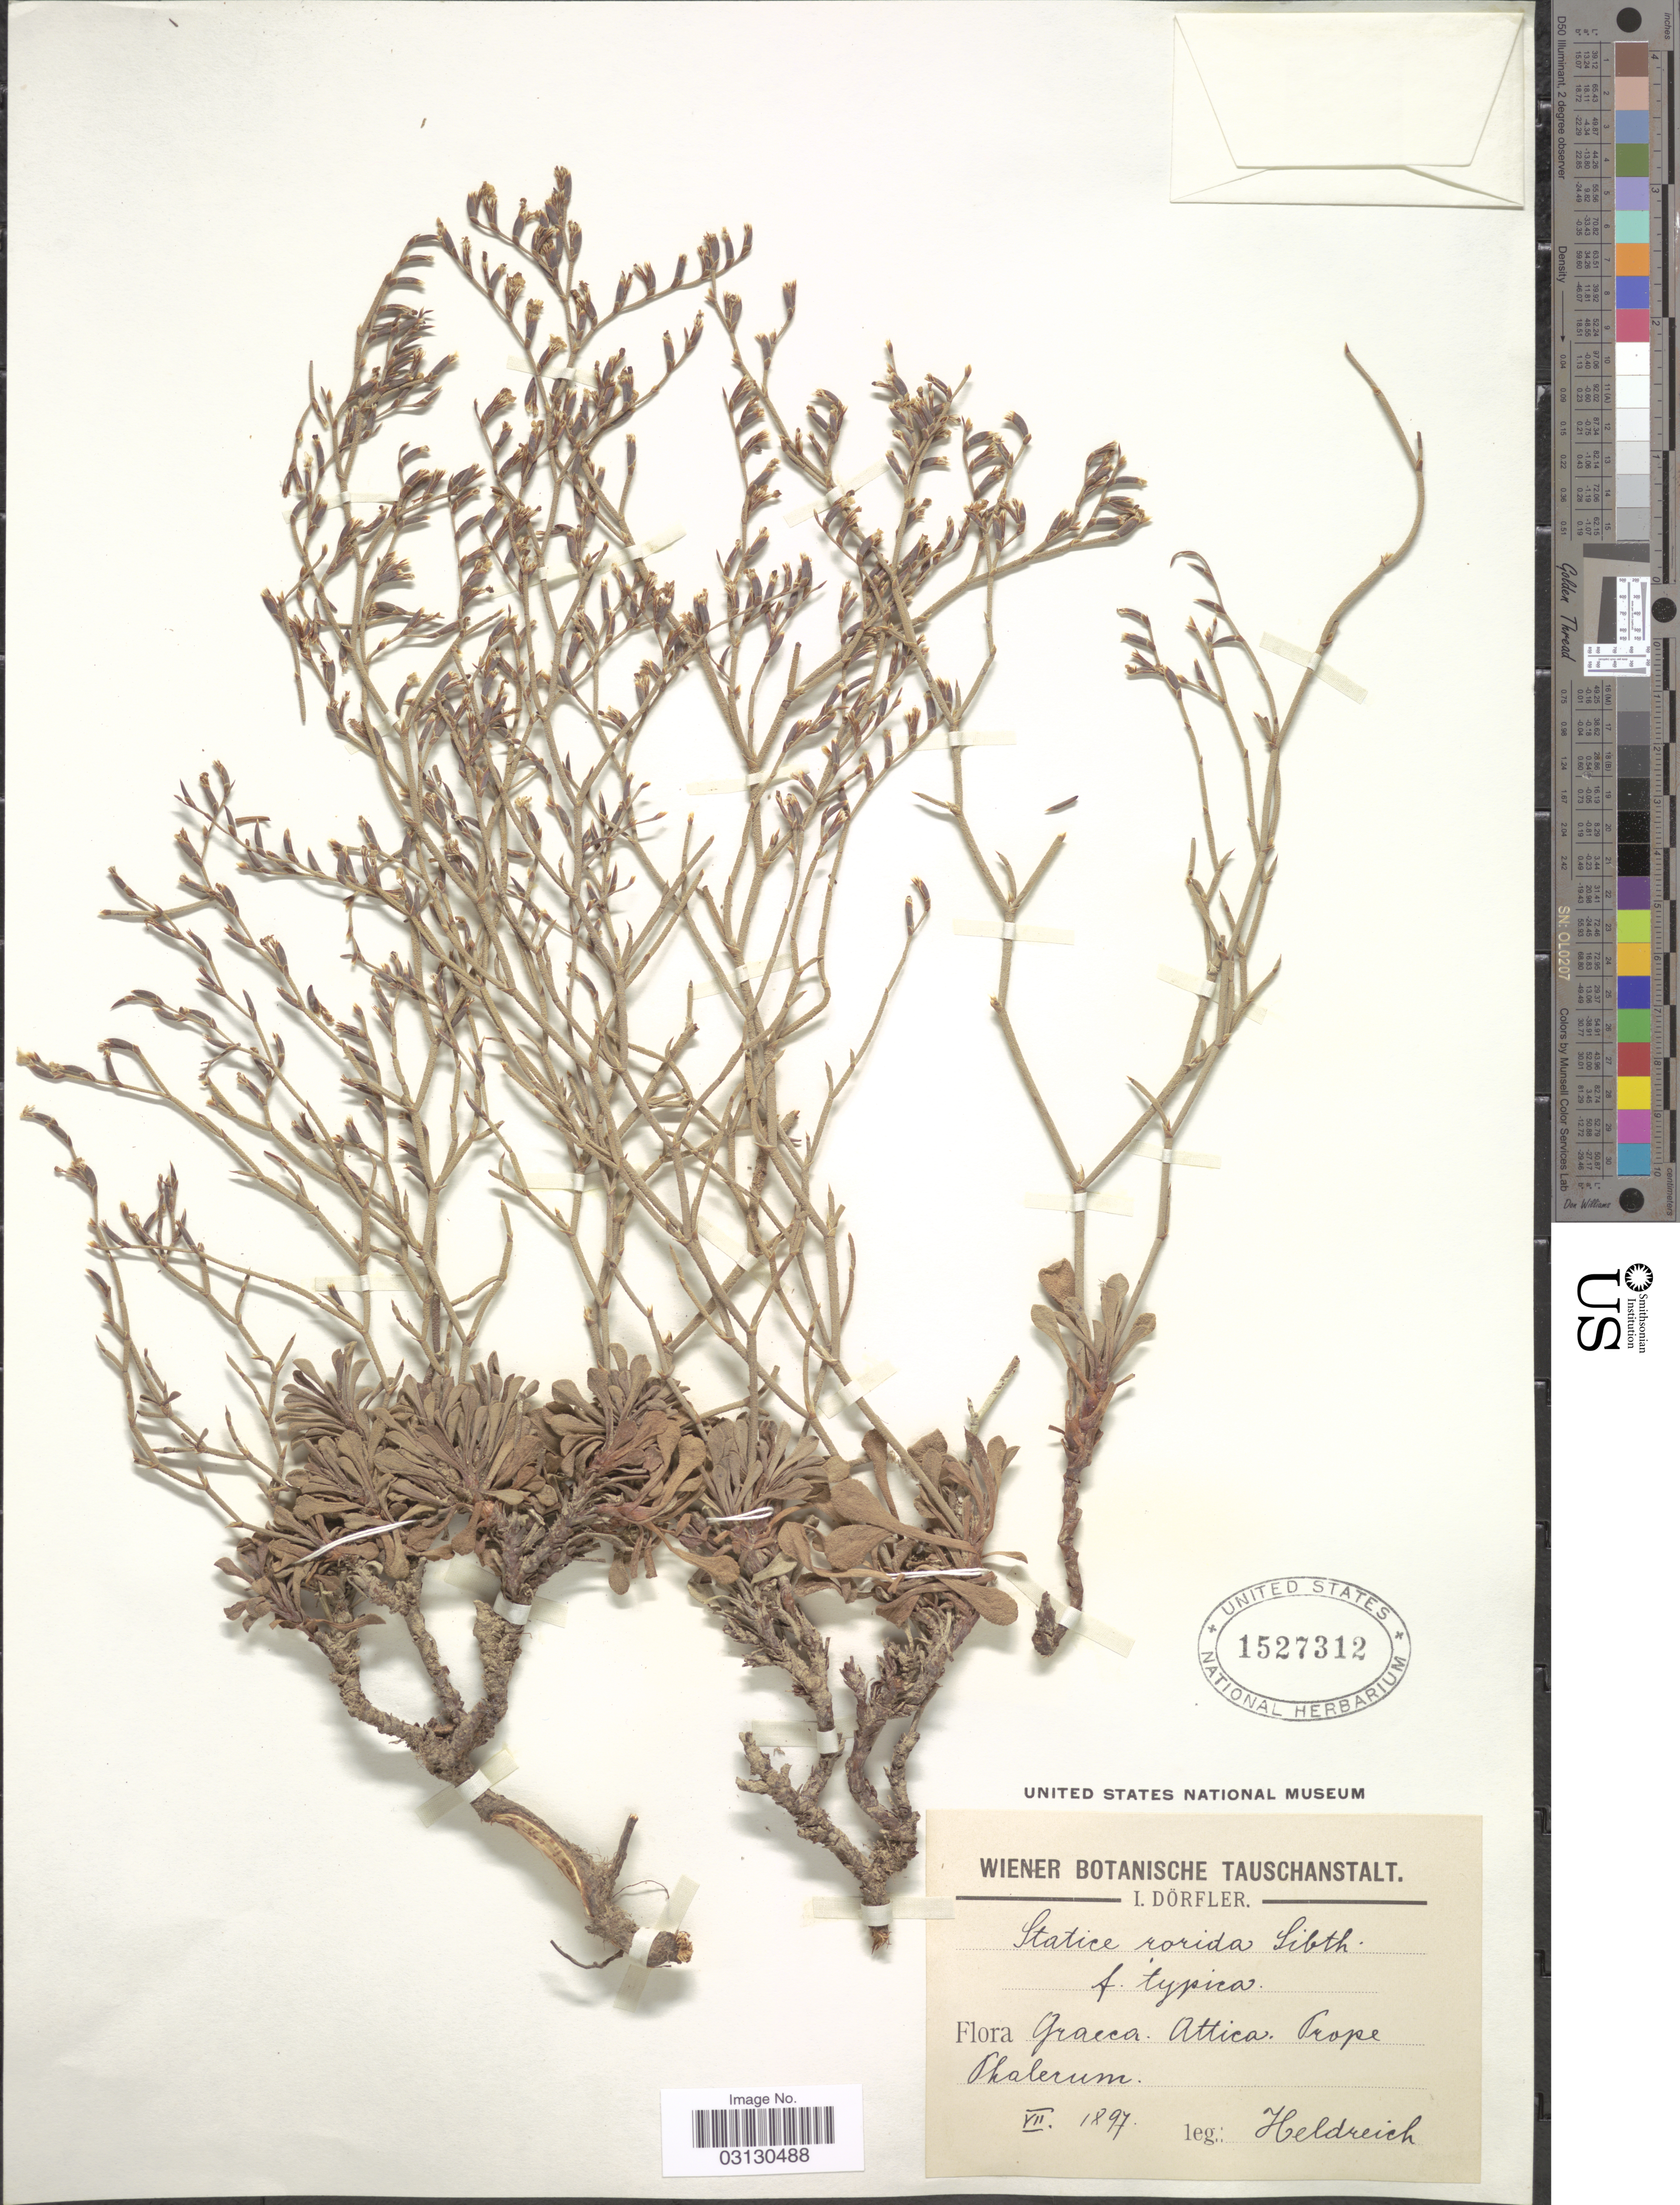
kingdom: Plantae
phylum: Tracheophyta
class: Magnoliopsida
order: Caryophyllales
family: Plumbaginaceae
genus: Limonium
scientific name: Limonium roridum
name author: (Sm.) Brullo & Guarino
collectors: Heldreich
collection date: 1897-07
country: Greece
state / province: Attica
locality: Graeca. Prope Phalerum.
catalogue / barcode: US 1527312